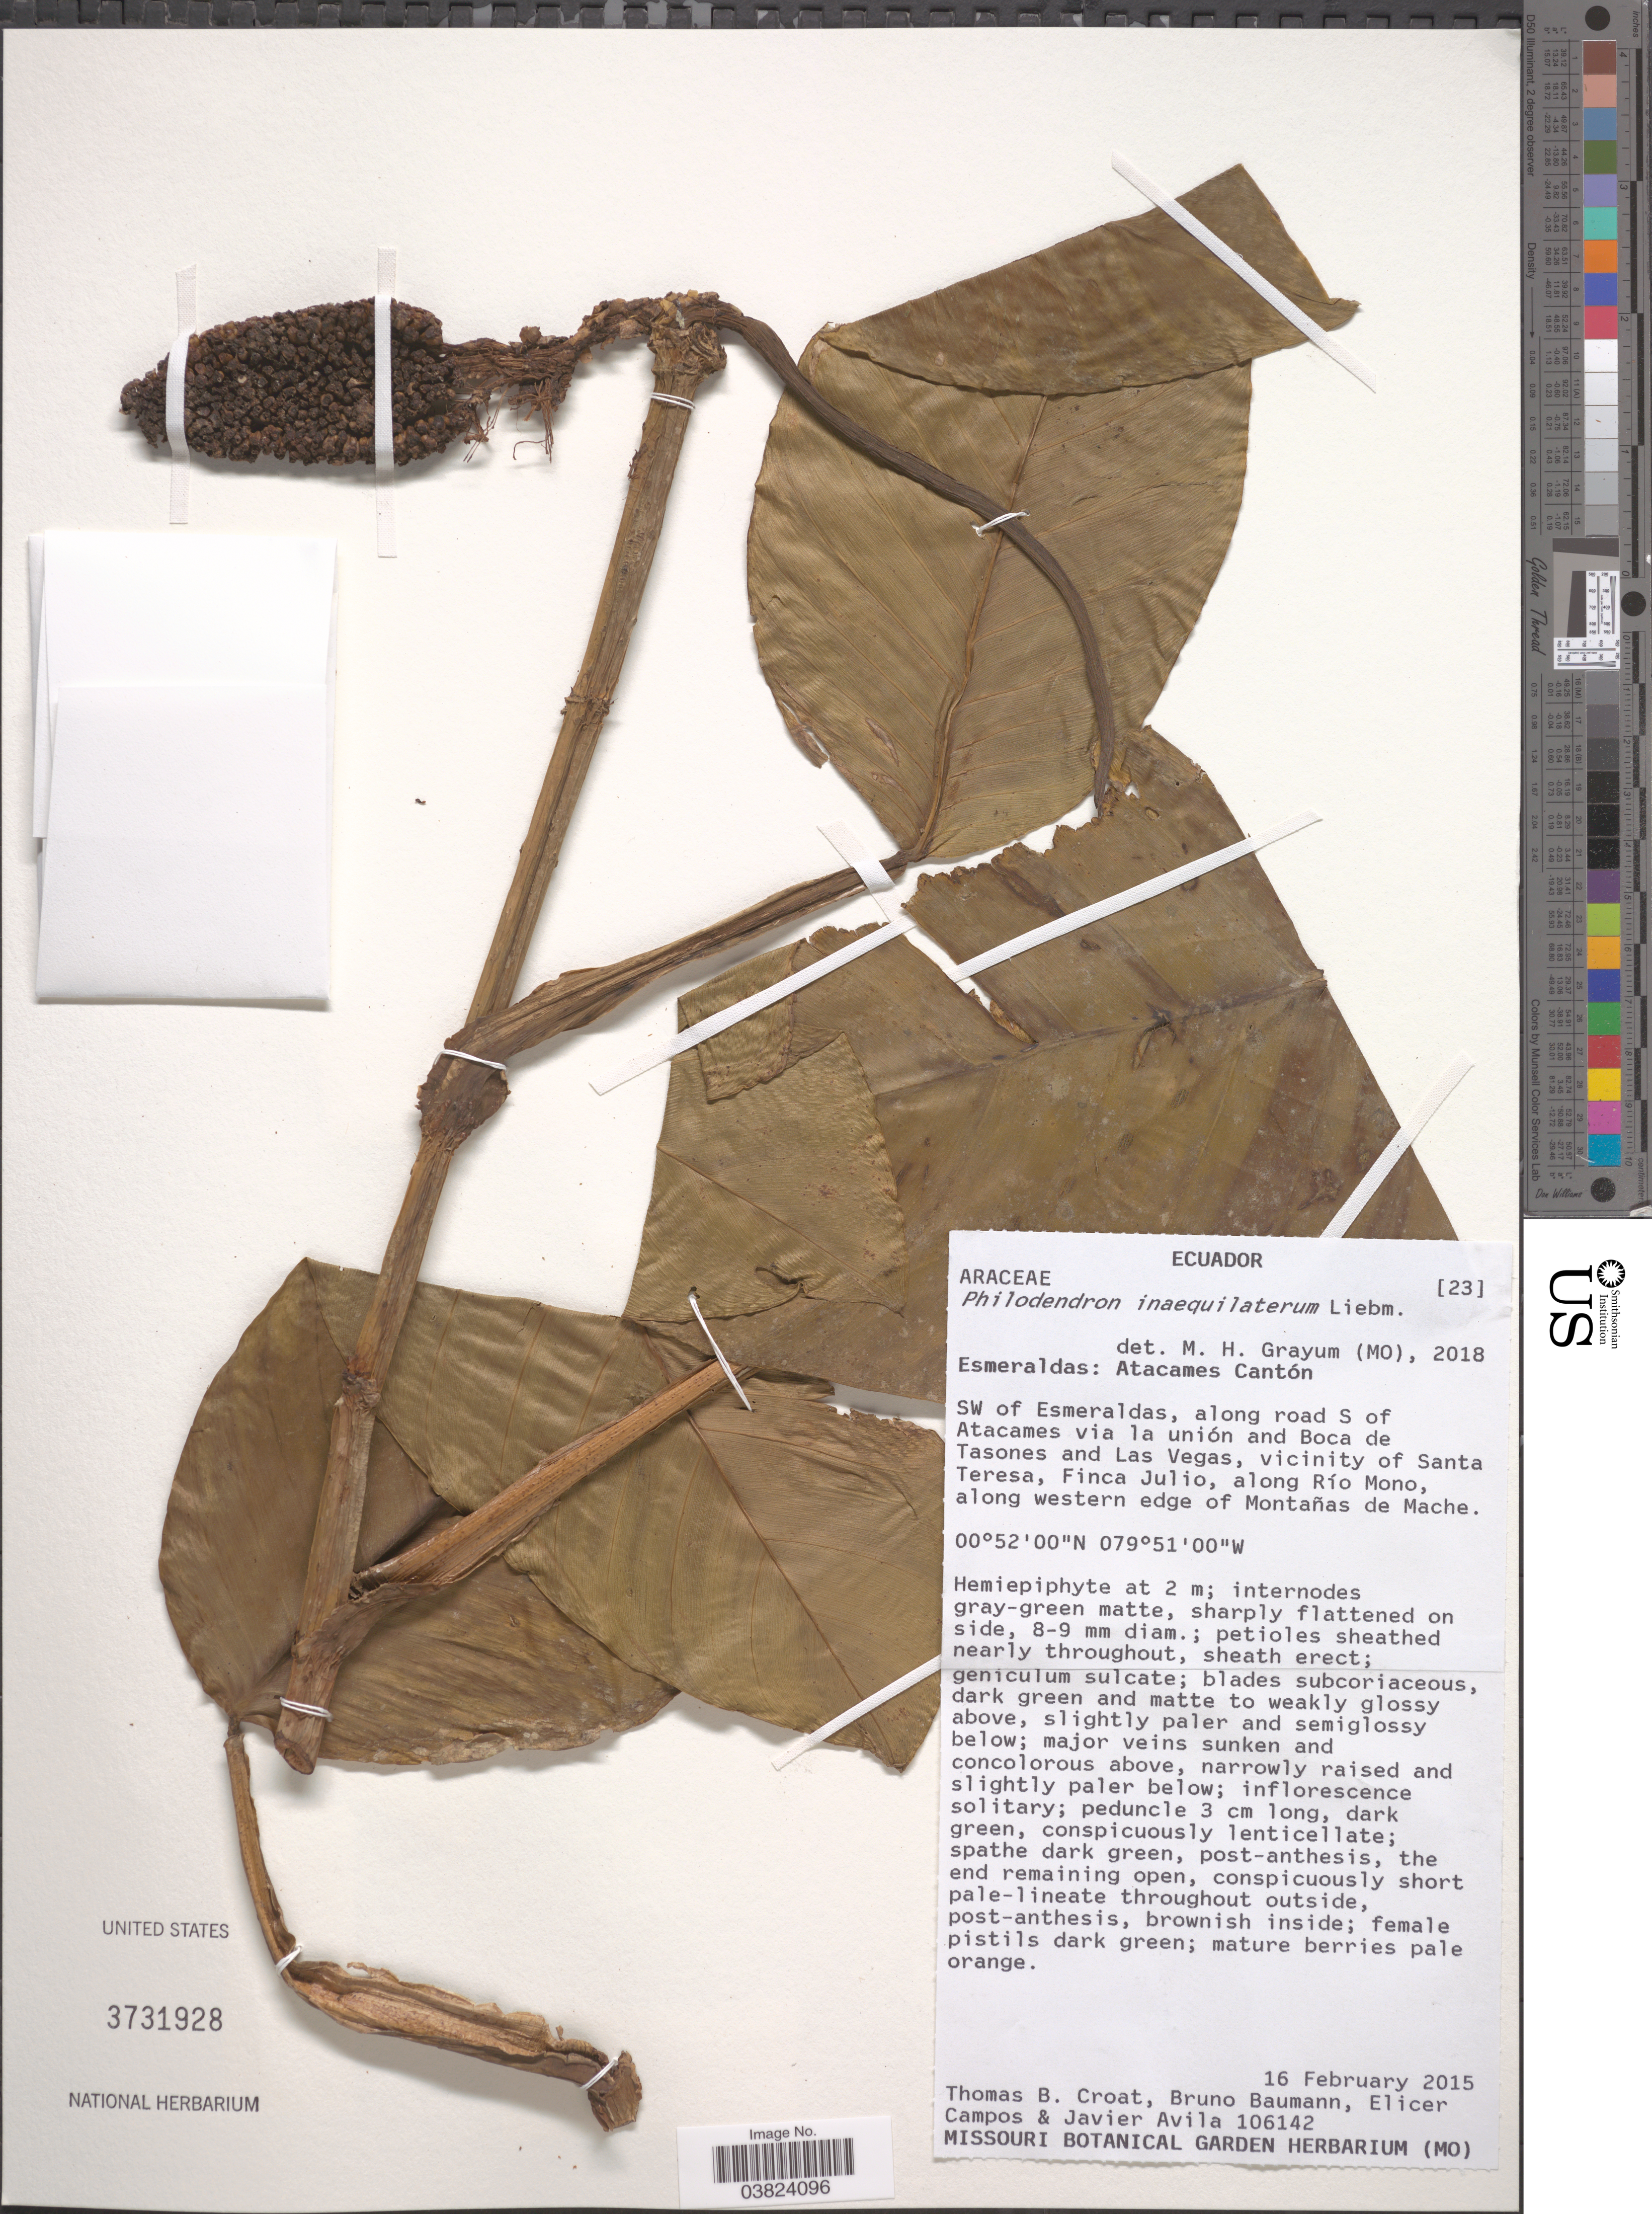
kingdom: Plantae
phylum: Tracheophyta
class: Liliopsida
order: Alismatales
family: Araceae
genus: Philodendron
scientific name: Philodendron inaequilaterum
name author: Liebm.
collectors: T. B. Croat, B. Baumann, E. Campos & J. Avila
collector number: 106142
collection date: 2015-02-16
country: Ecuador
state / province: Esmeraldas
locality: Atacames Cantón. SW of Esmeraldas, along road S of Atacames via la unión and Boca de Tasones and Las Vegas, vicinity of Santa Teresa, Finca Julio, along Río Mono, along western edge of Montañas de Mache.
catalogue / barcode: US 3731928